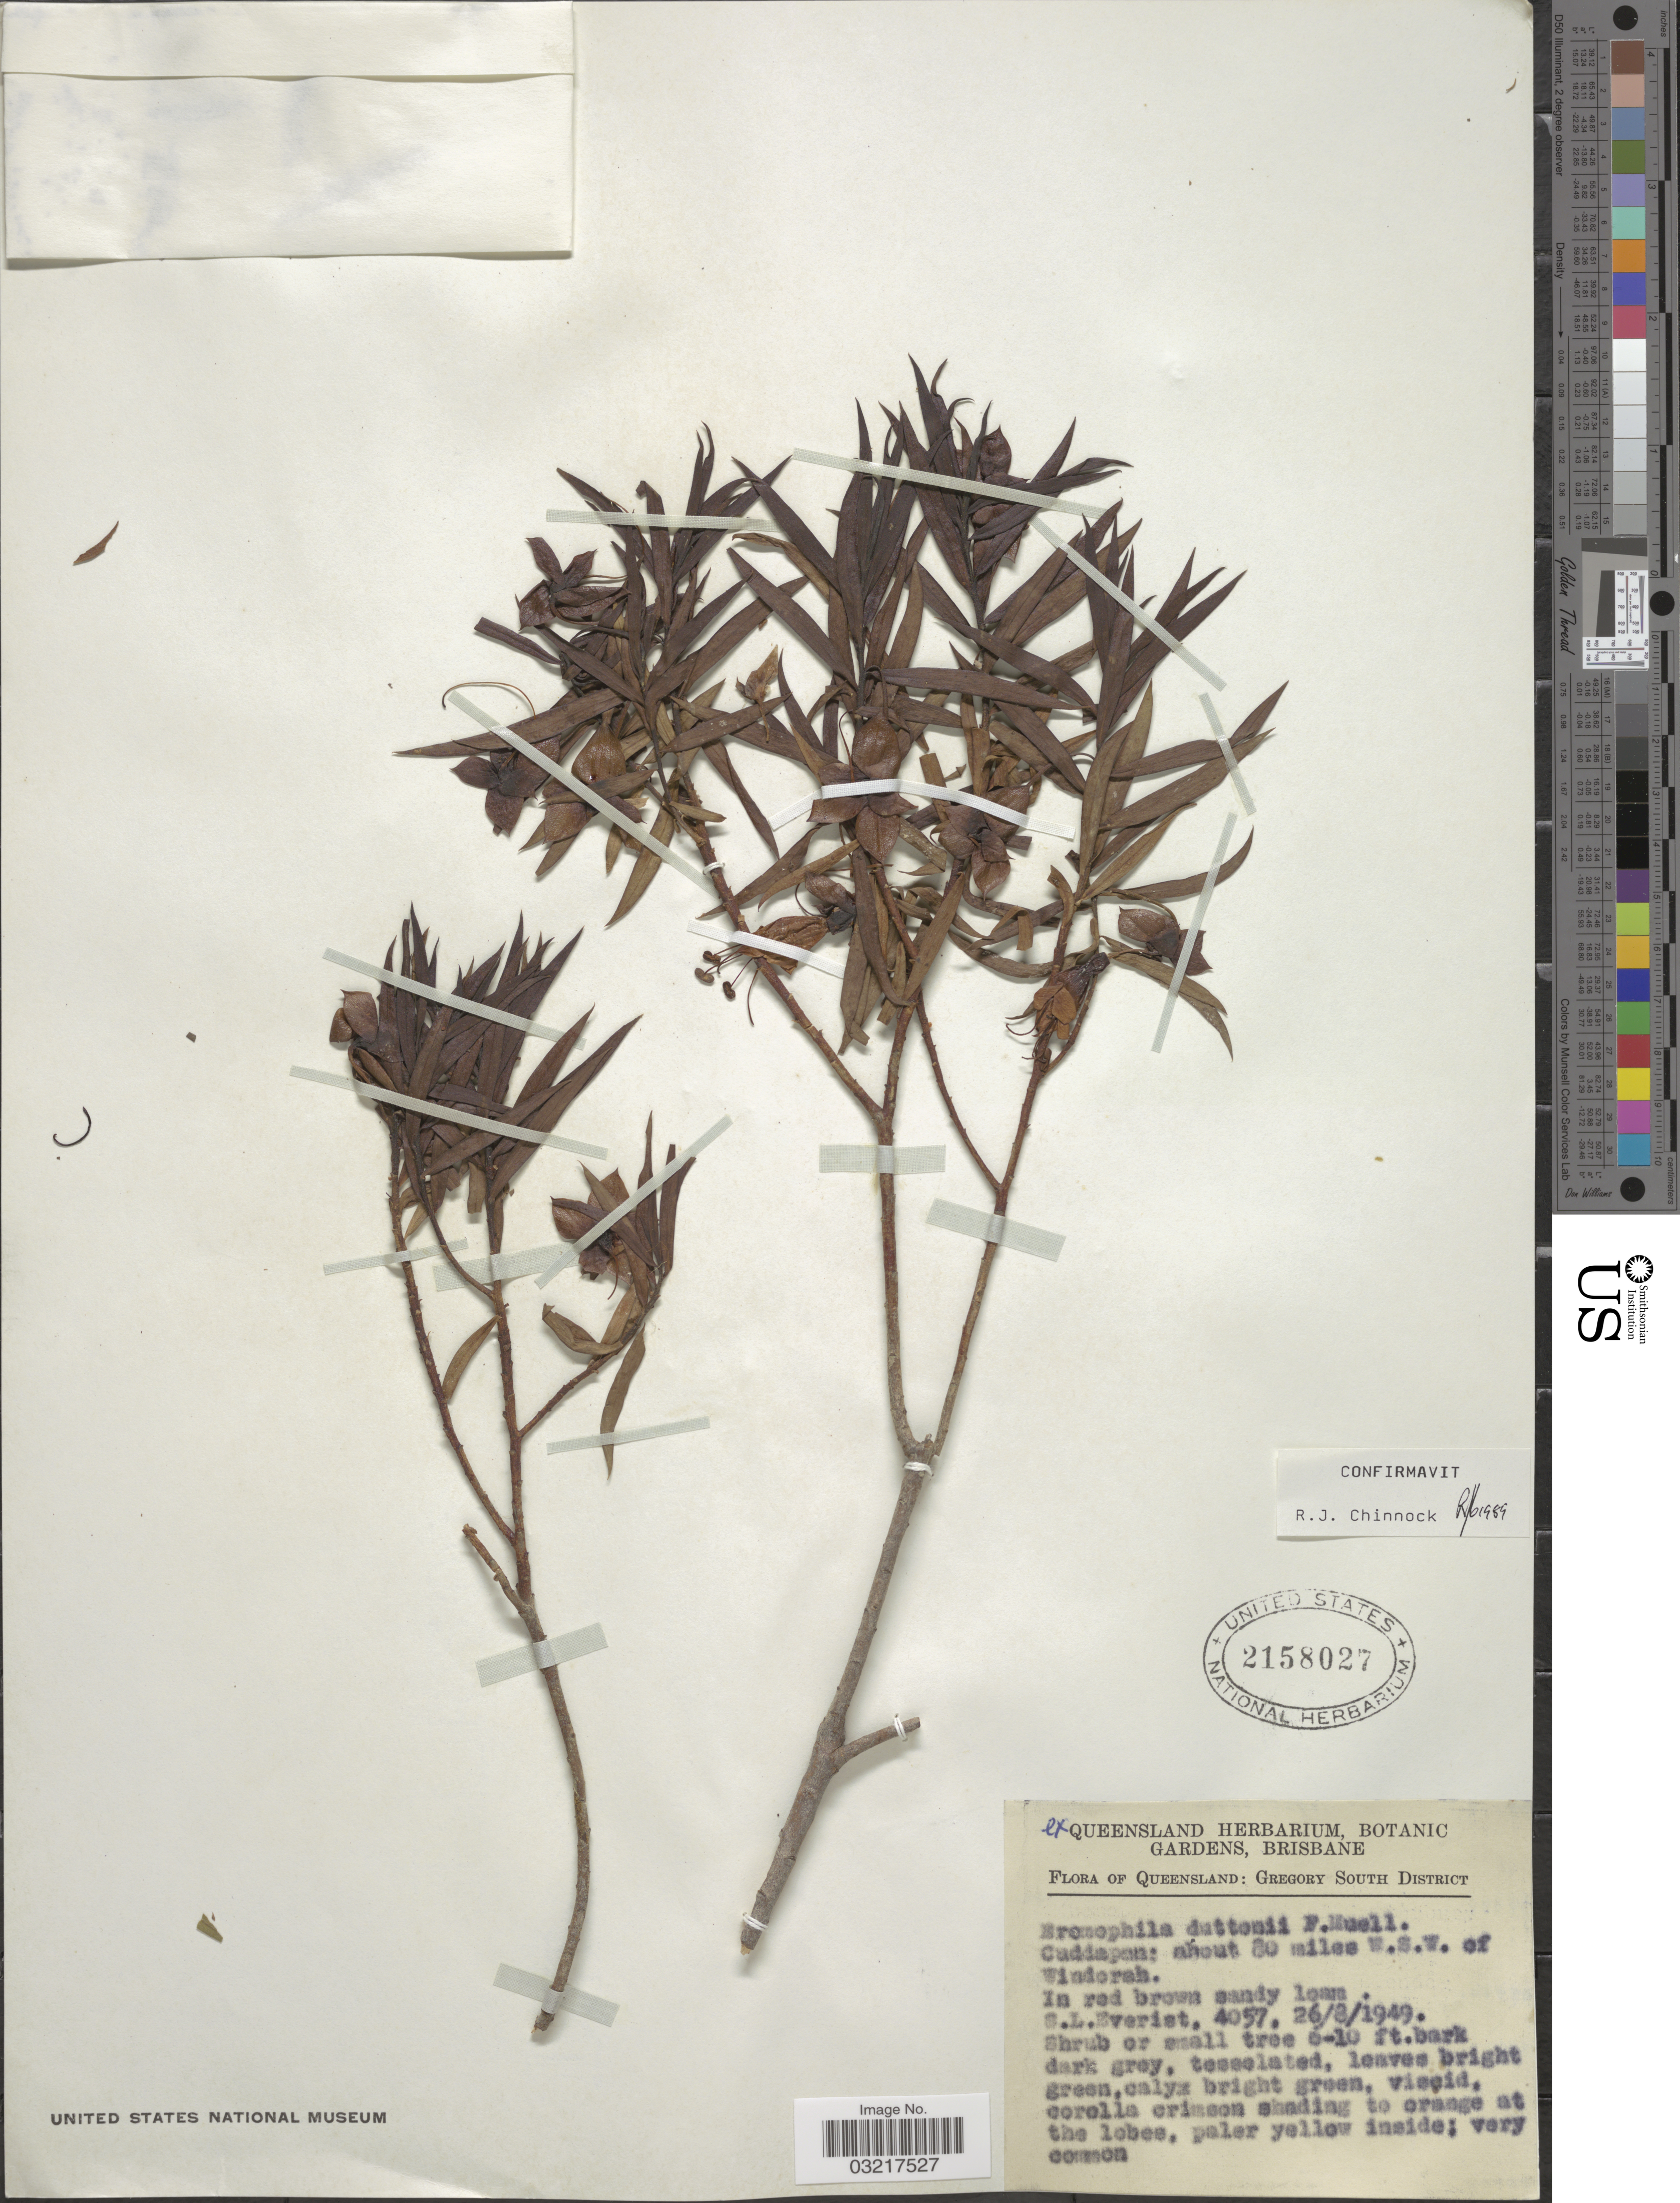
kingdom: Plantae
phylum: Tracheophyta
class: Magnoliopsida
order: Lamiales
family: Scrophulariaceae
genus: Eremophila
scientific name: Eremophila duttonii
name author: F. Muell.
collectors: S. Everist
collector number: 4057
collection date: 1949-08-26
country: Australia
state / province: Queensland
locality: Gregory South District. Caddapan: about 80 miles W.S.W. of Windorah.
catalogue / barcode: US 2158027